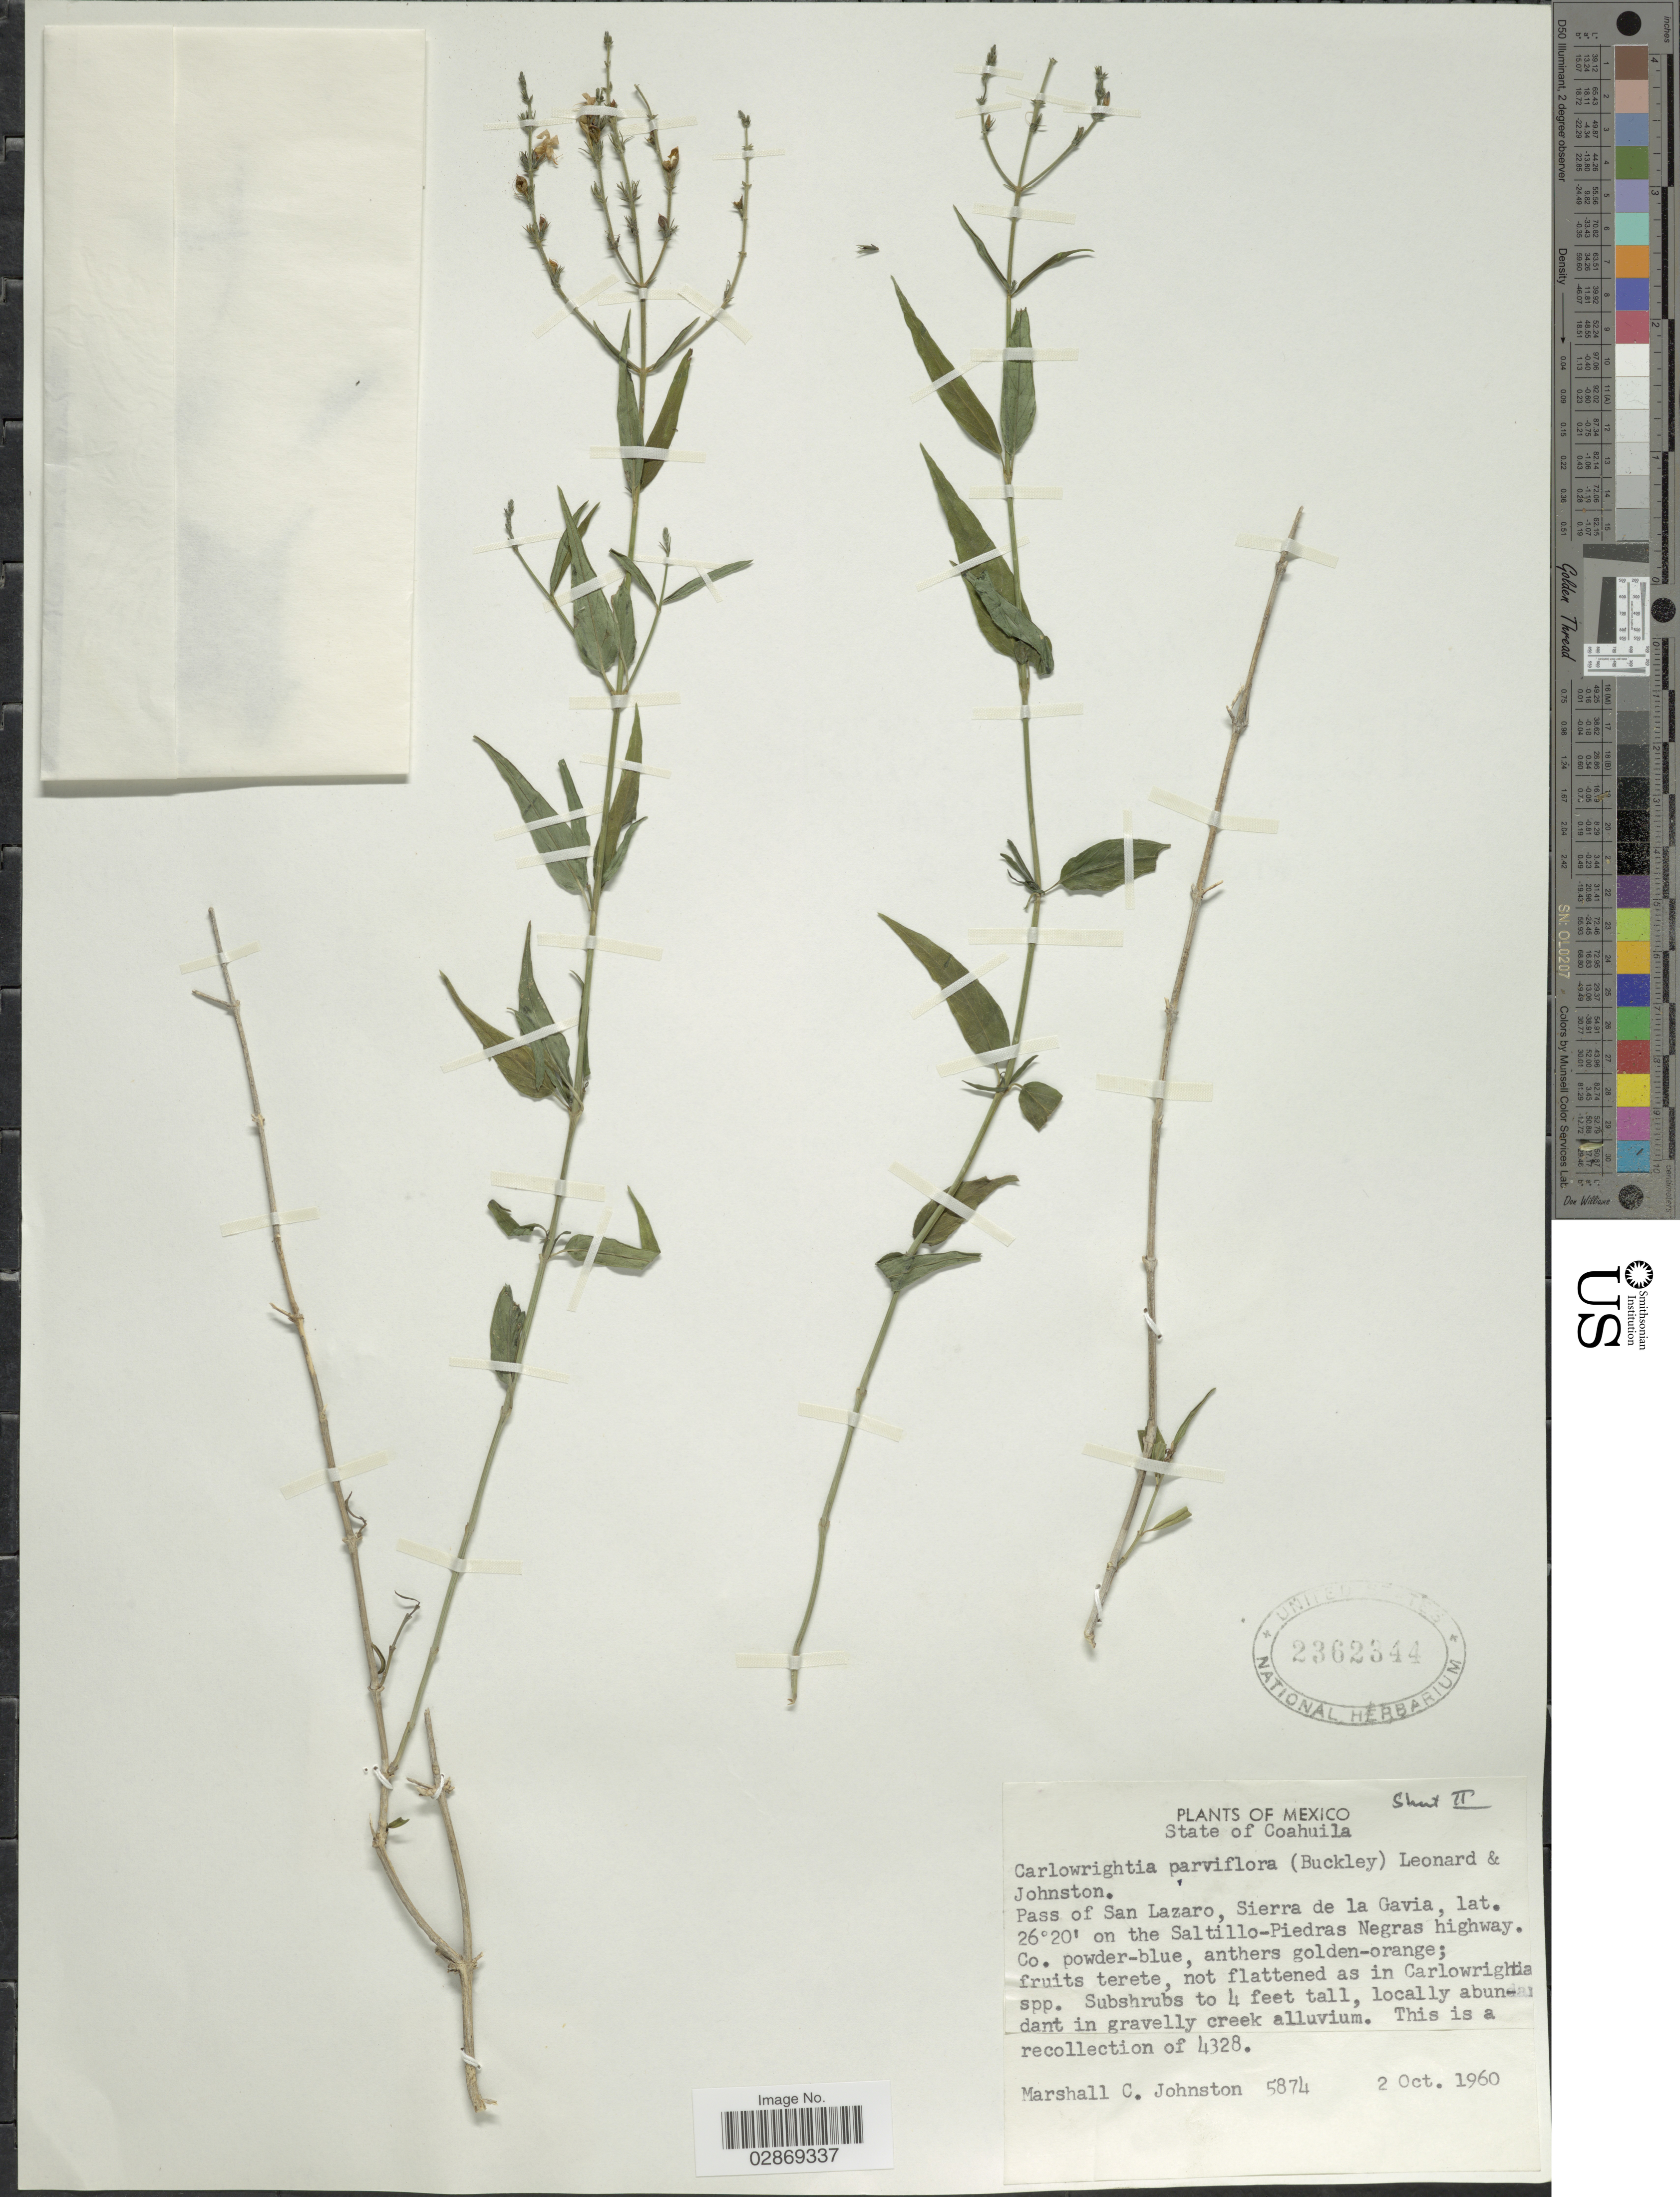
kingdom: Plantae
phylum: Tracheophyta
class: Magnoliopsida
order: Lamiales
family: Acanthaceae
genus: Carlowrightia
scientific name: Carlowrightia parviflora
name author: (Buckley) Wassh.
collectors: M. Johnston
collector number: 5874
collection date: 1960-10-02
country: Mexico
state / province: Coahuila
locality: Pass of San Lazaro, Sierra de la Gavia, on the Saltillo-Piedras Negras highway.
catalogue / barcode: US 2362344